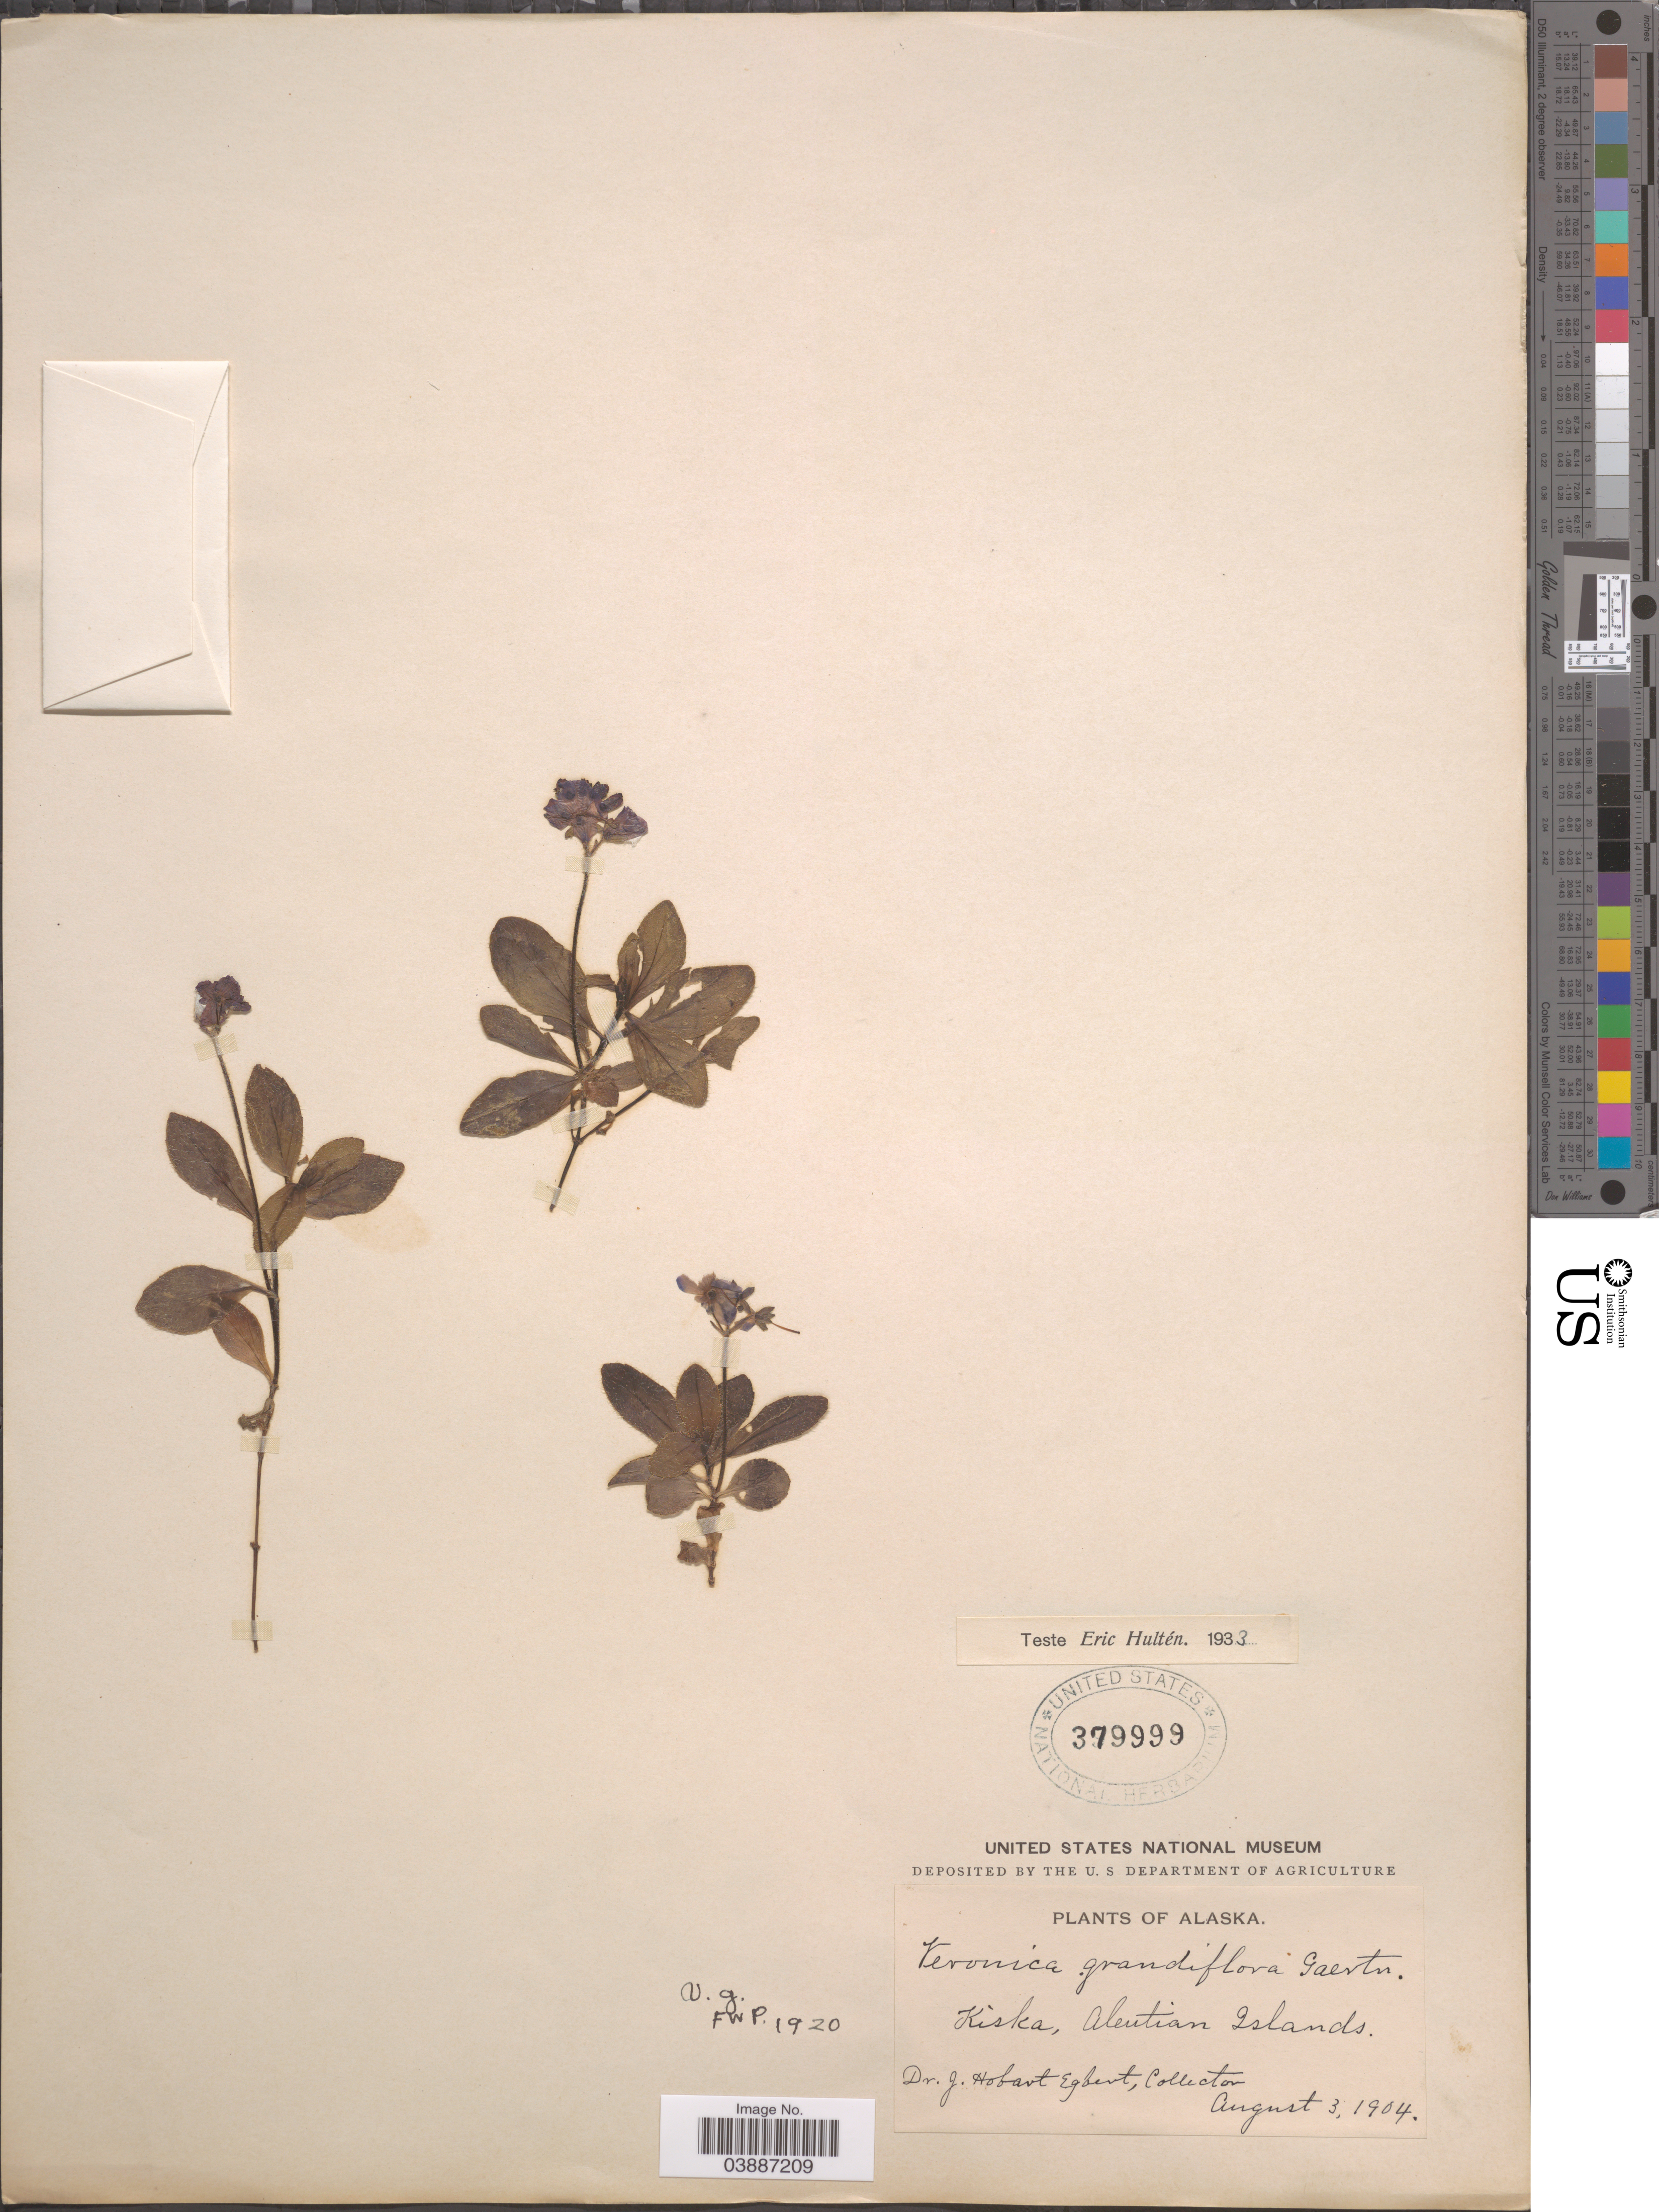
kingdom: Plantae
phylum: Tracheophyta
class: Magnoliopsida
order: Lamiales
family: Plantaginaceae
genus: Veronica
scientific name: Veronica grandiflora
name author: Gaertn.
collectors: J. Egbert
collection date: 1904-08-03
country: United States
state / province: Alaska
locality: Kiska, Aleutian Islands.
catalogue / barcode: US 379999